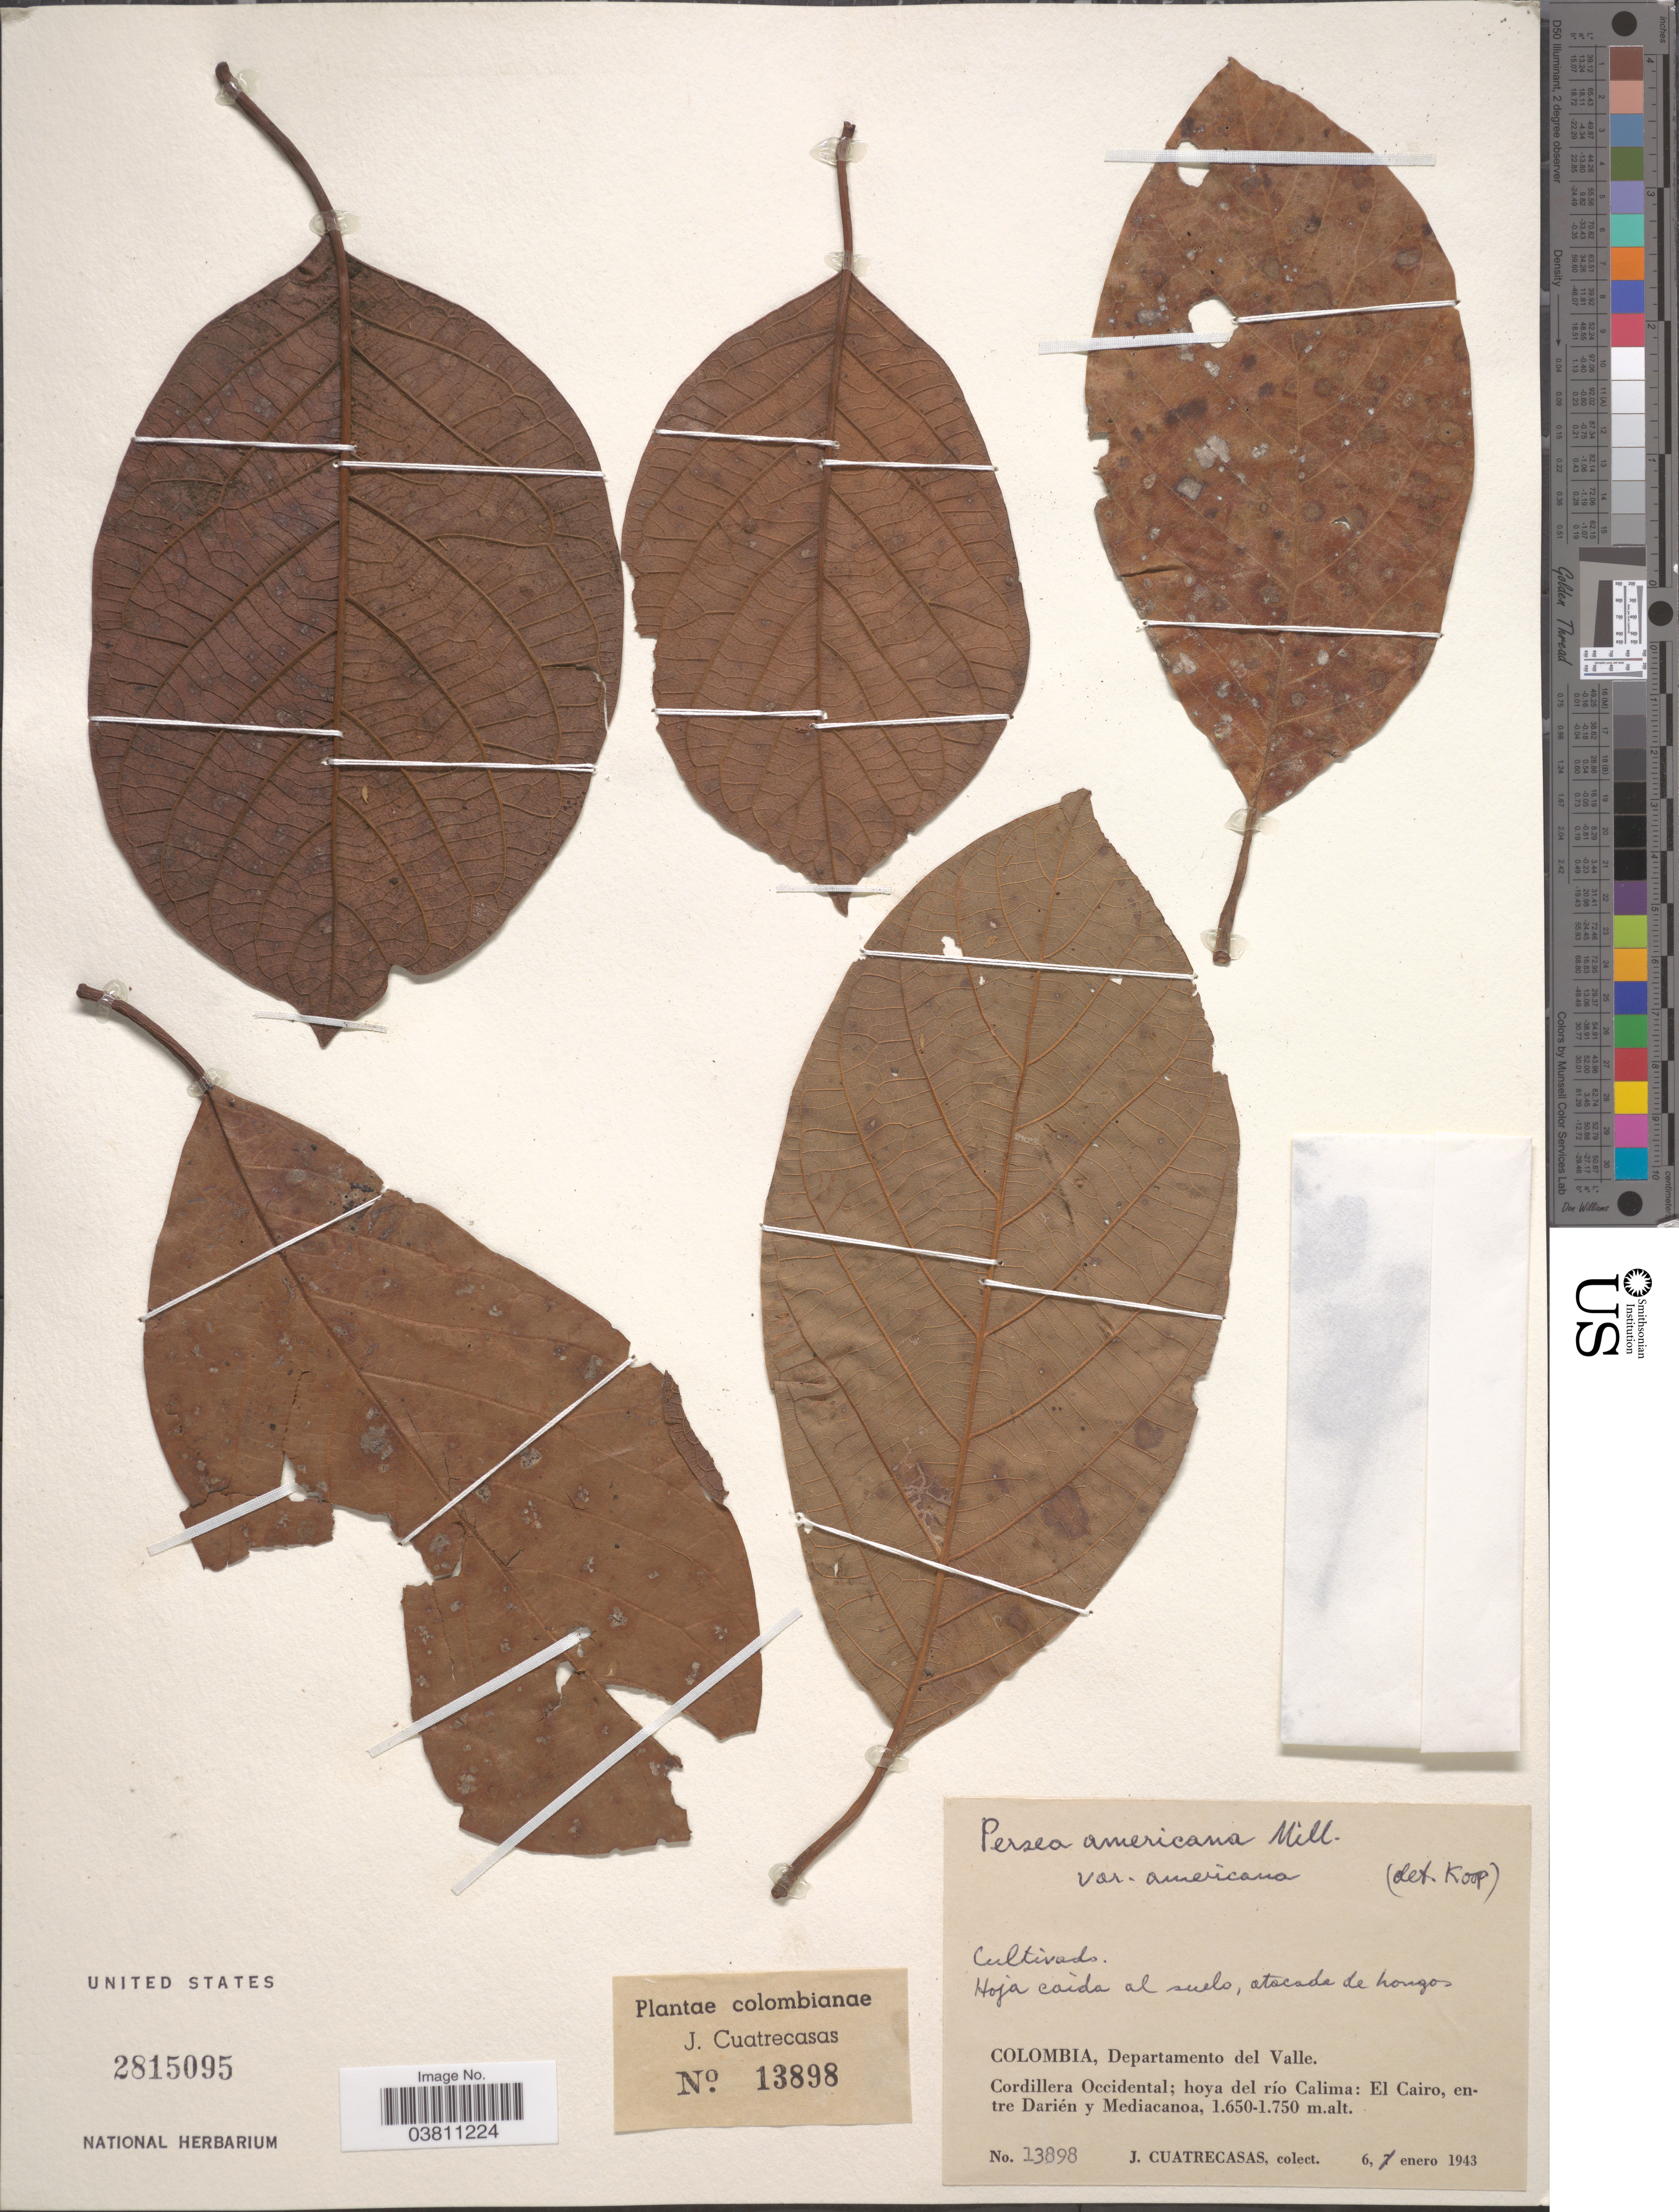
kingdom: Plantae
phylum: Tracheophyta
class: Magnoliopsida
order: Laurales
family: Lauraceae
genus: Persea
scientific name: Persea americana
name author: Mill.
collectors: J. Cuatrecasas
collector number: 13898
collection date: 1943-01-06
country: Colombia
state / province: Valle del Cauca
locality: Departamento del Valle. Cordillera Occidental; hoya del río Calima: El Cairo, entre Darién y Mediacanoa.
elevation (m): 1650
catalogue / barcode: US 2815095